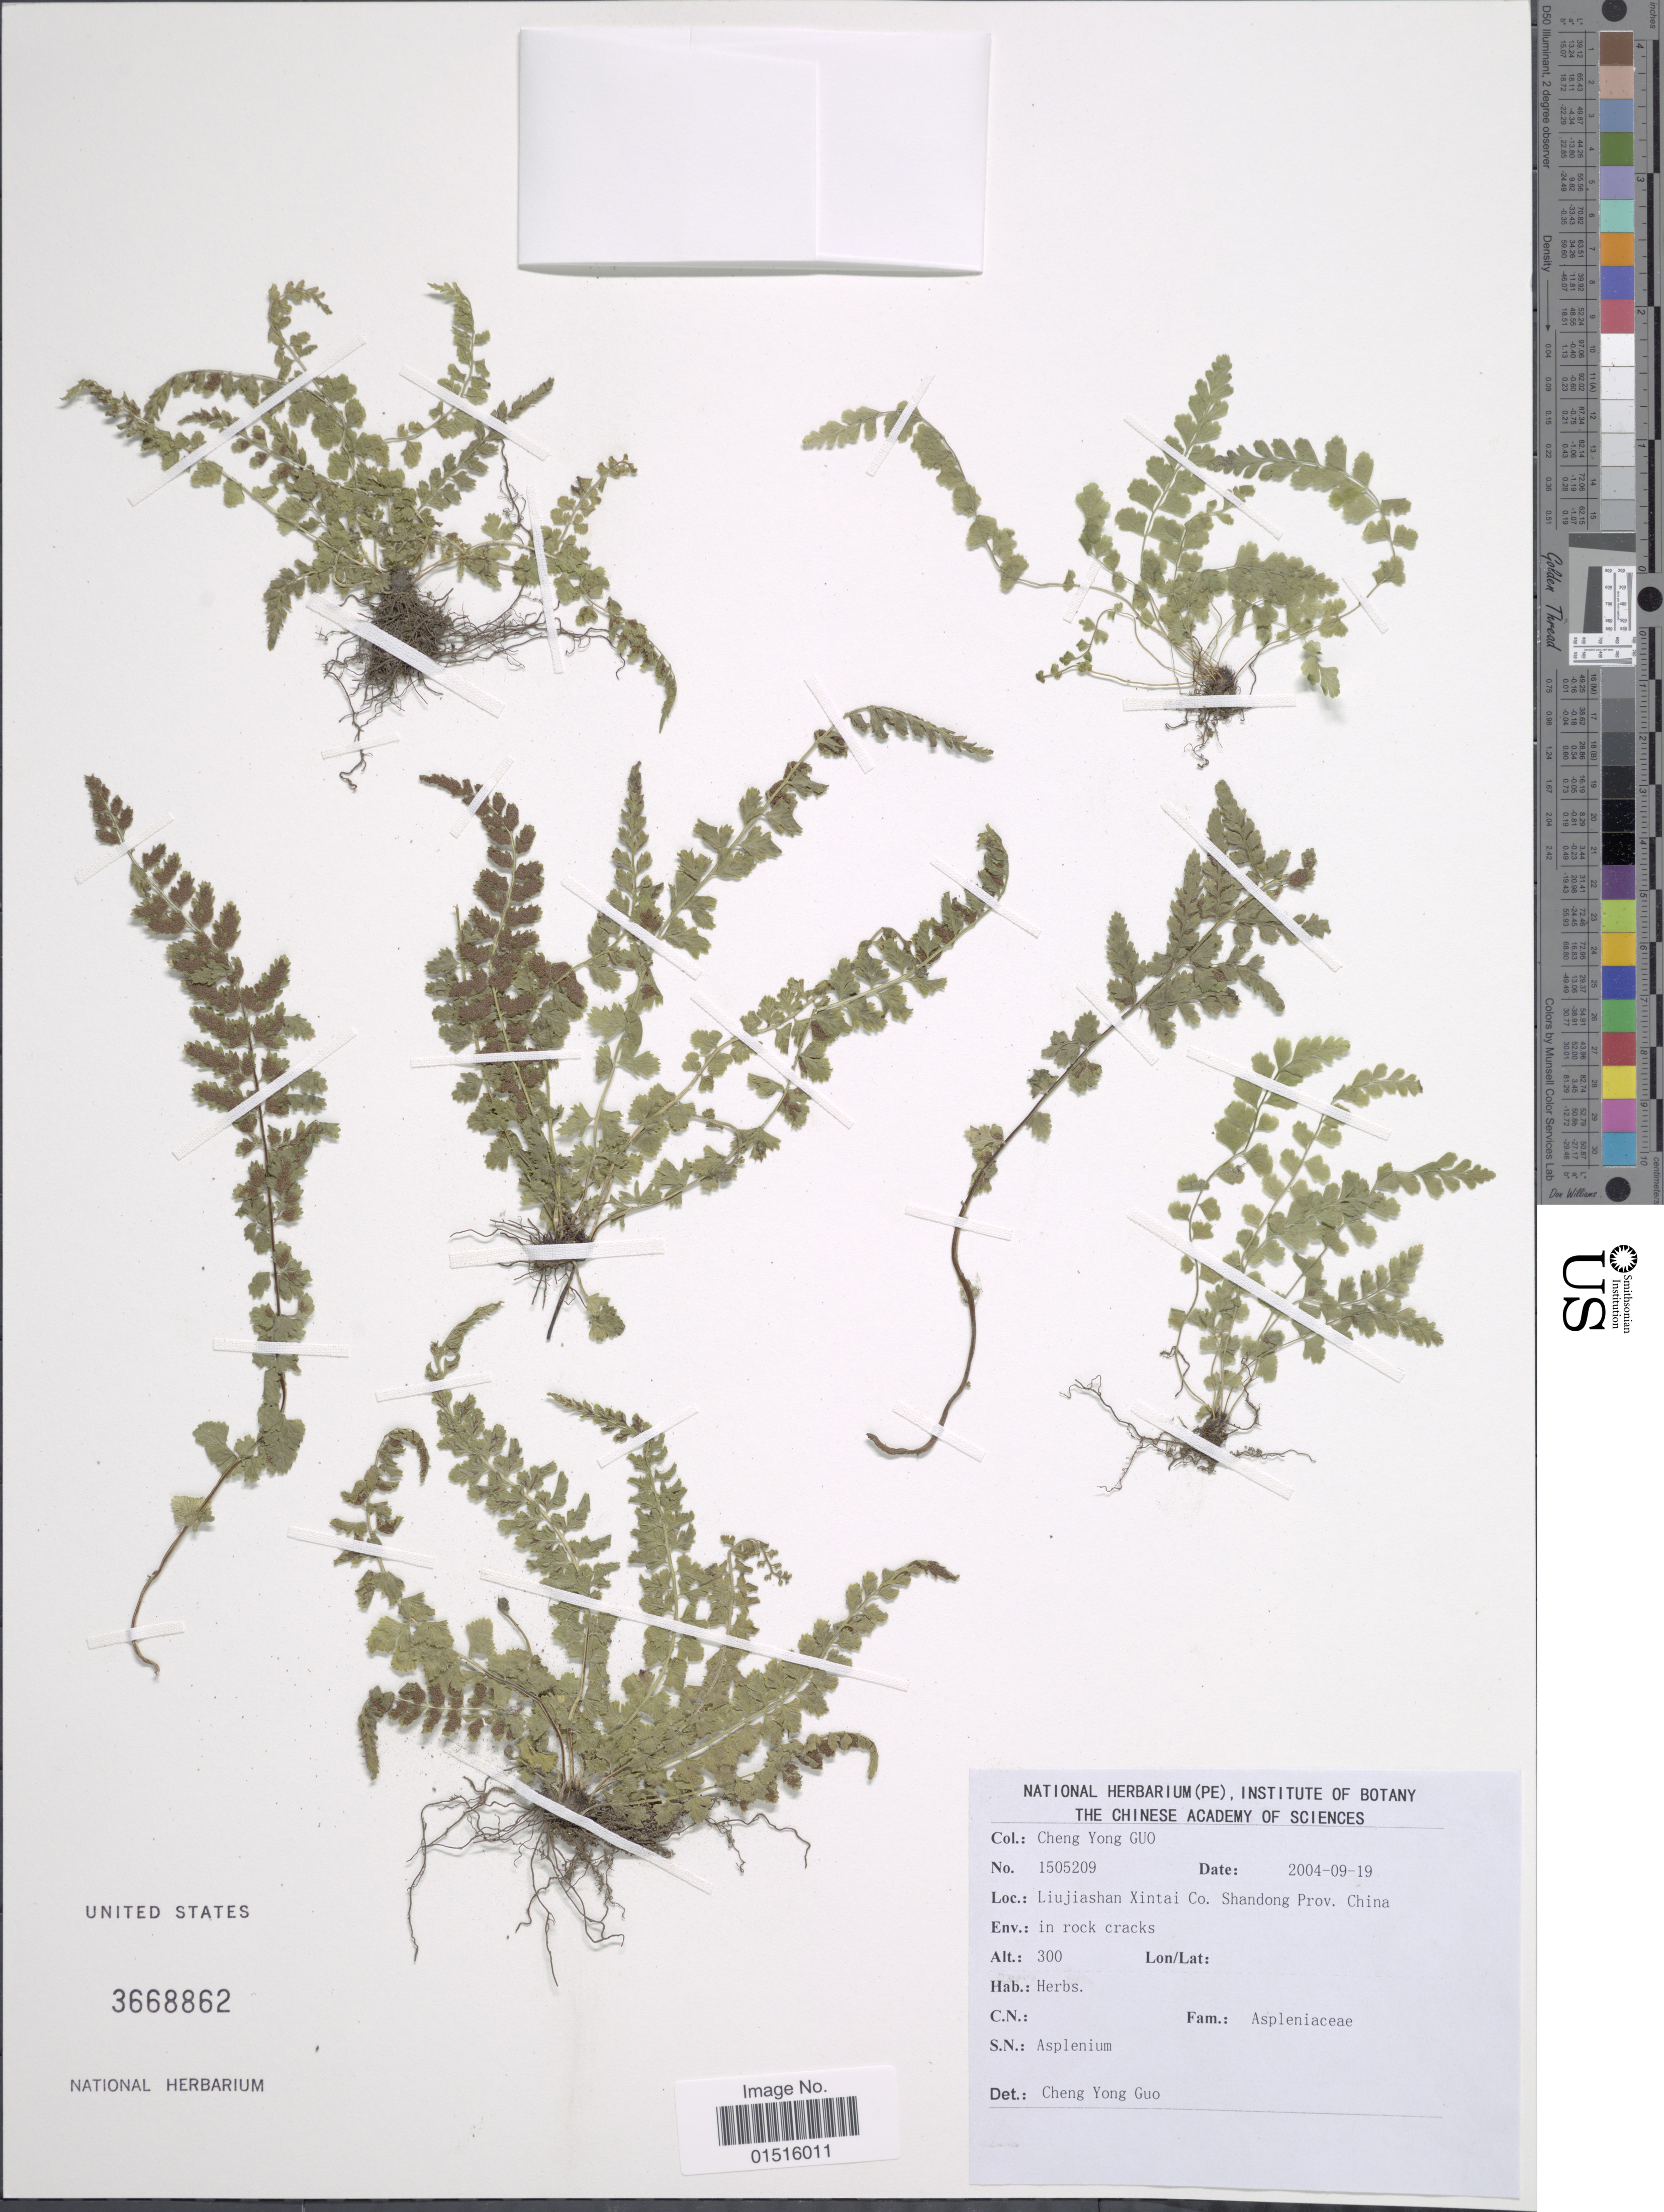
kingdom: Plantae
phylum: Tracheophyta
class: Polypodiopsida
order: Polypodiales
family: Aspleniaceae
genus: Asplenium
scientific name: Asplenium sp.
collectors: Guo Chengyong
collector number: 150209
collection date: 2004-09-19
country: China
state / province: Shandong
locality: Liujiashan Xintai Co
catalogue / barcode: US 3668862